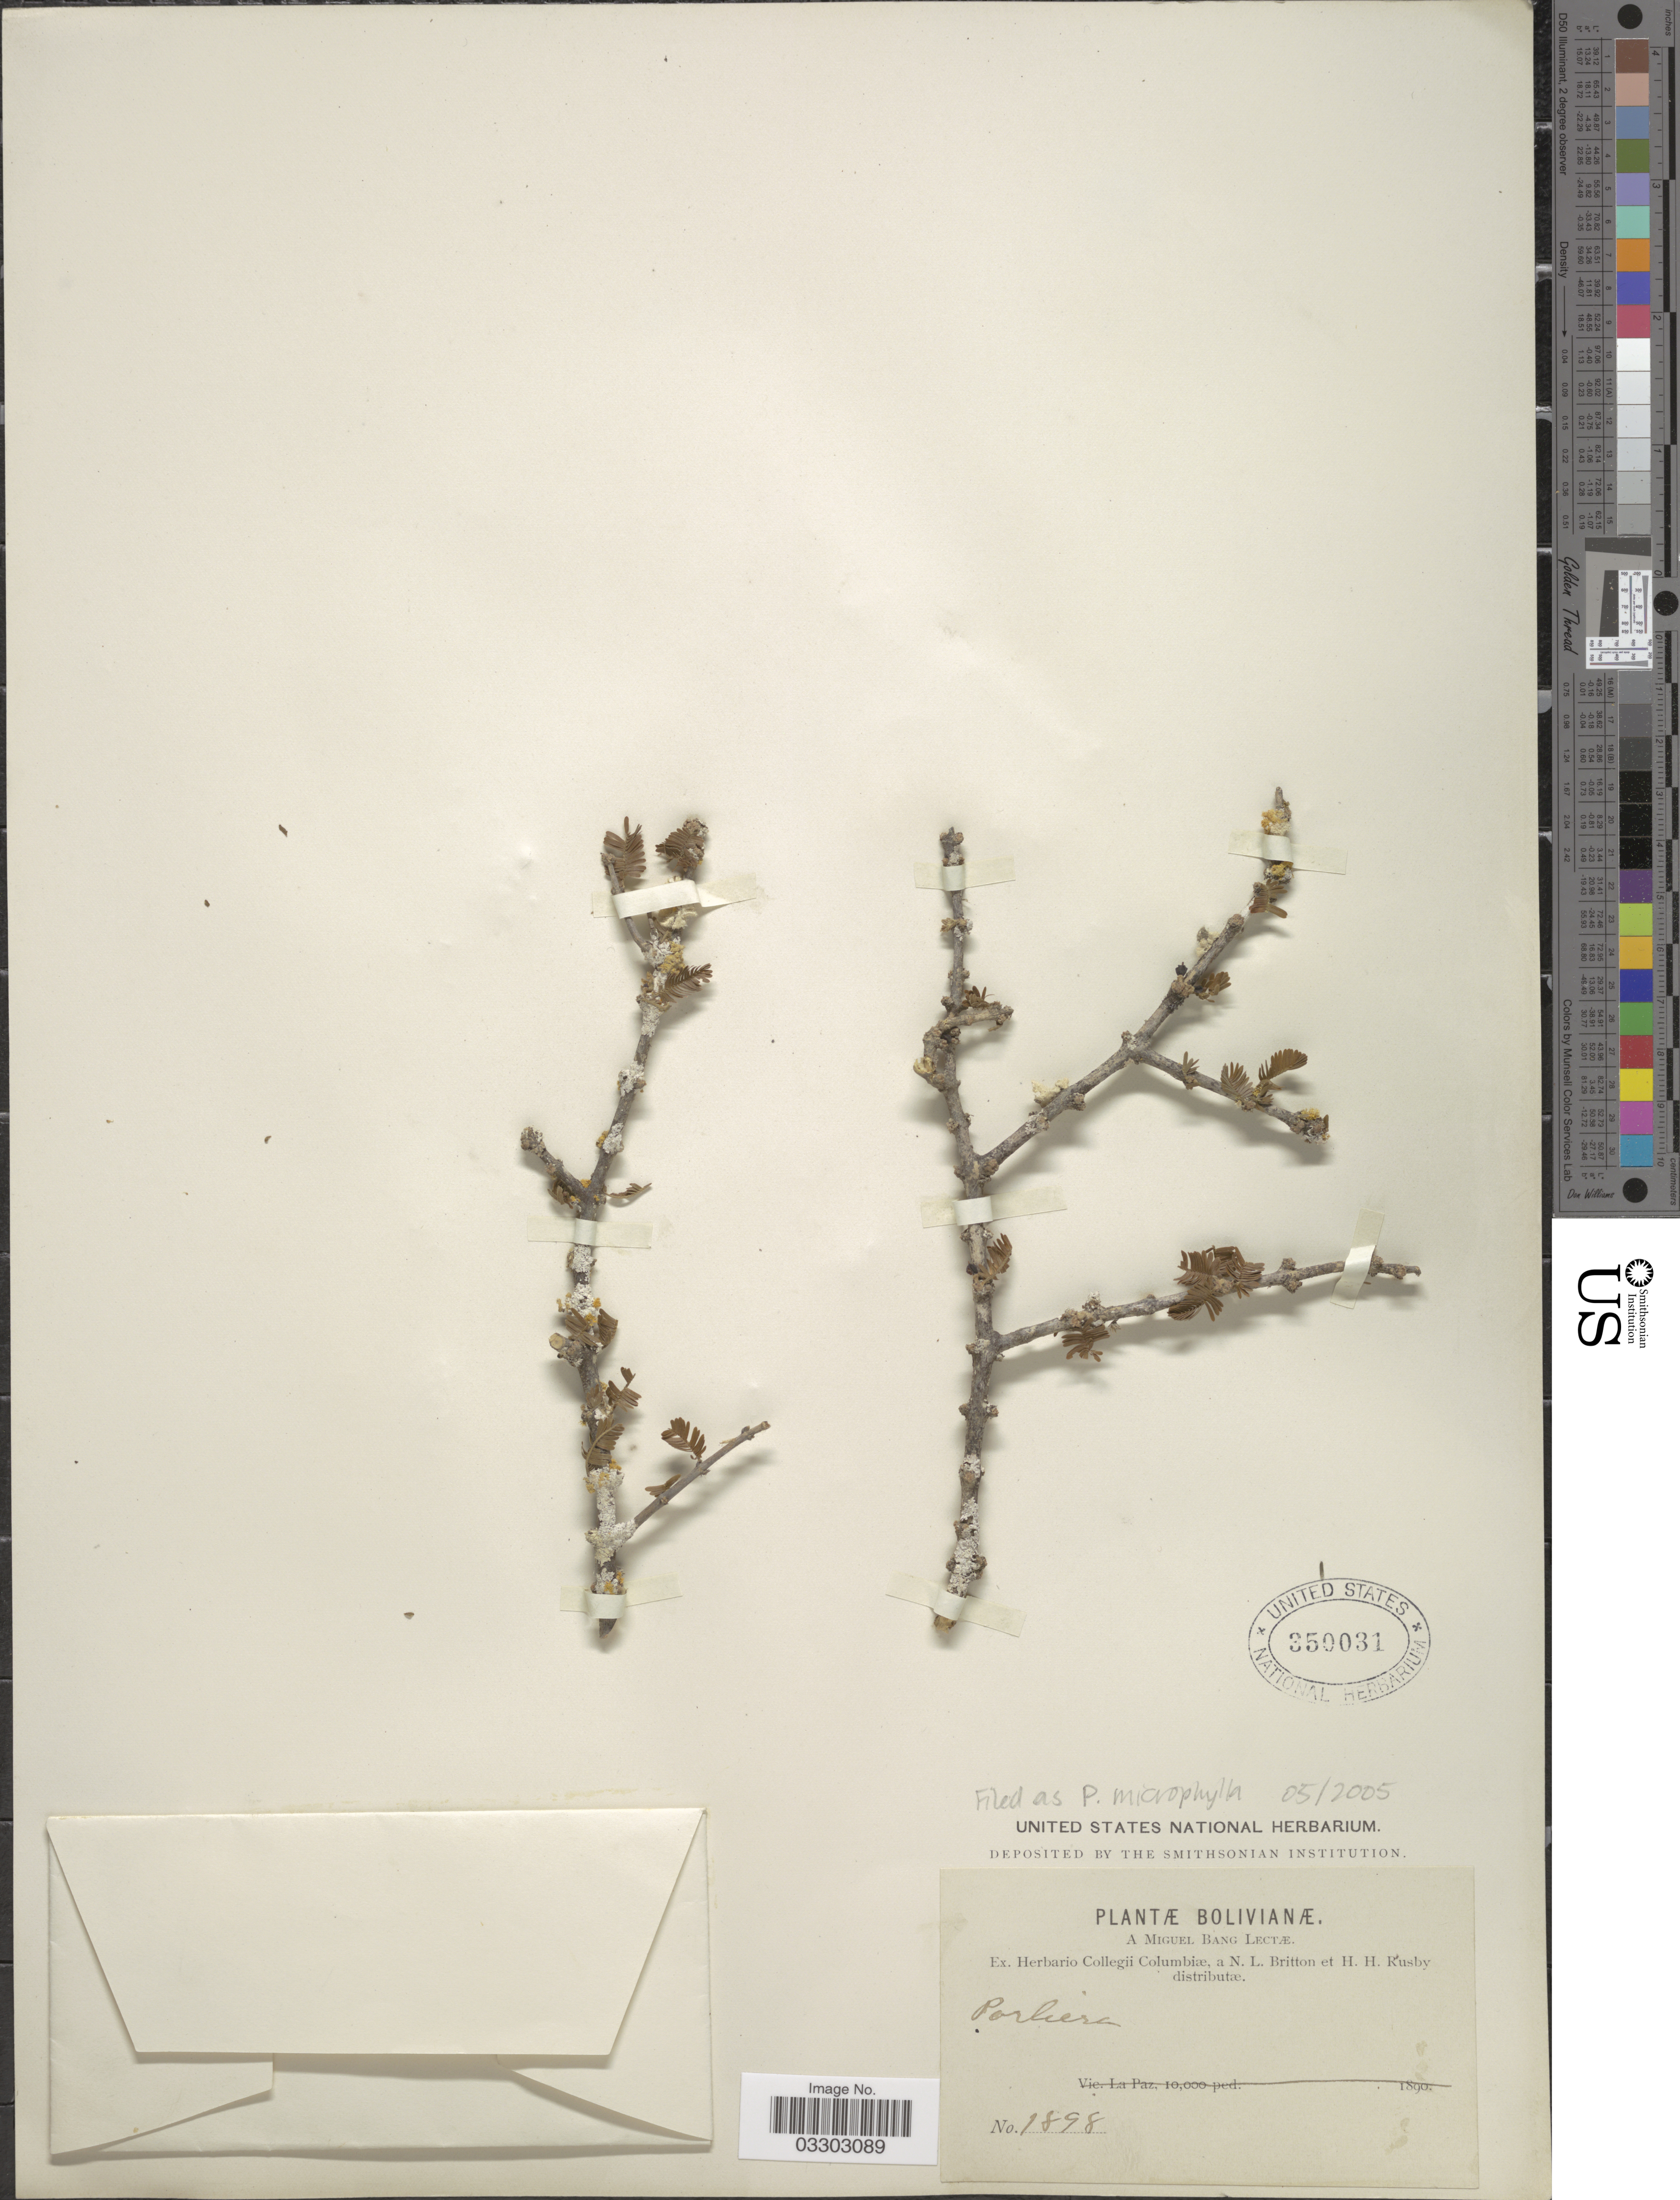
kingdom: Plantae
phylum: Tracheophyta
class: Magnoliopsida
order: Zygophyllales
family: Zygophyllaceae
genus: Porlieria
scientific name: Porlieria microphylla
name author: (Baill.) Descole et al.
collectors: M. Bang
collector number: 1898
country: Bolivia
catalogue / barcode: US 350031